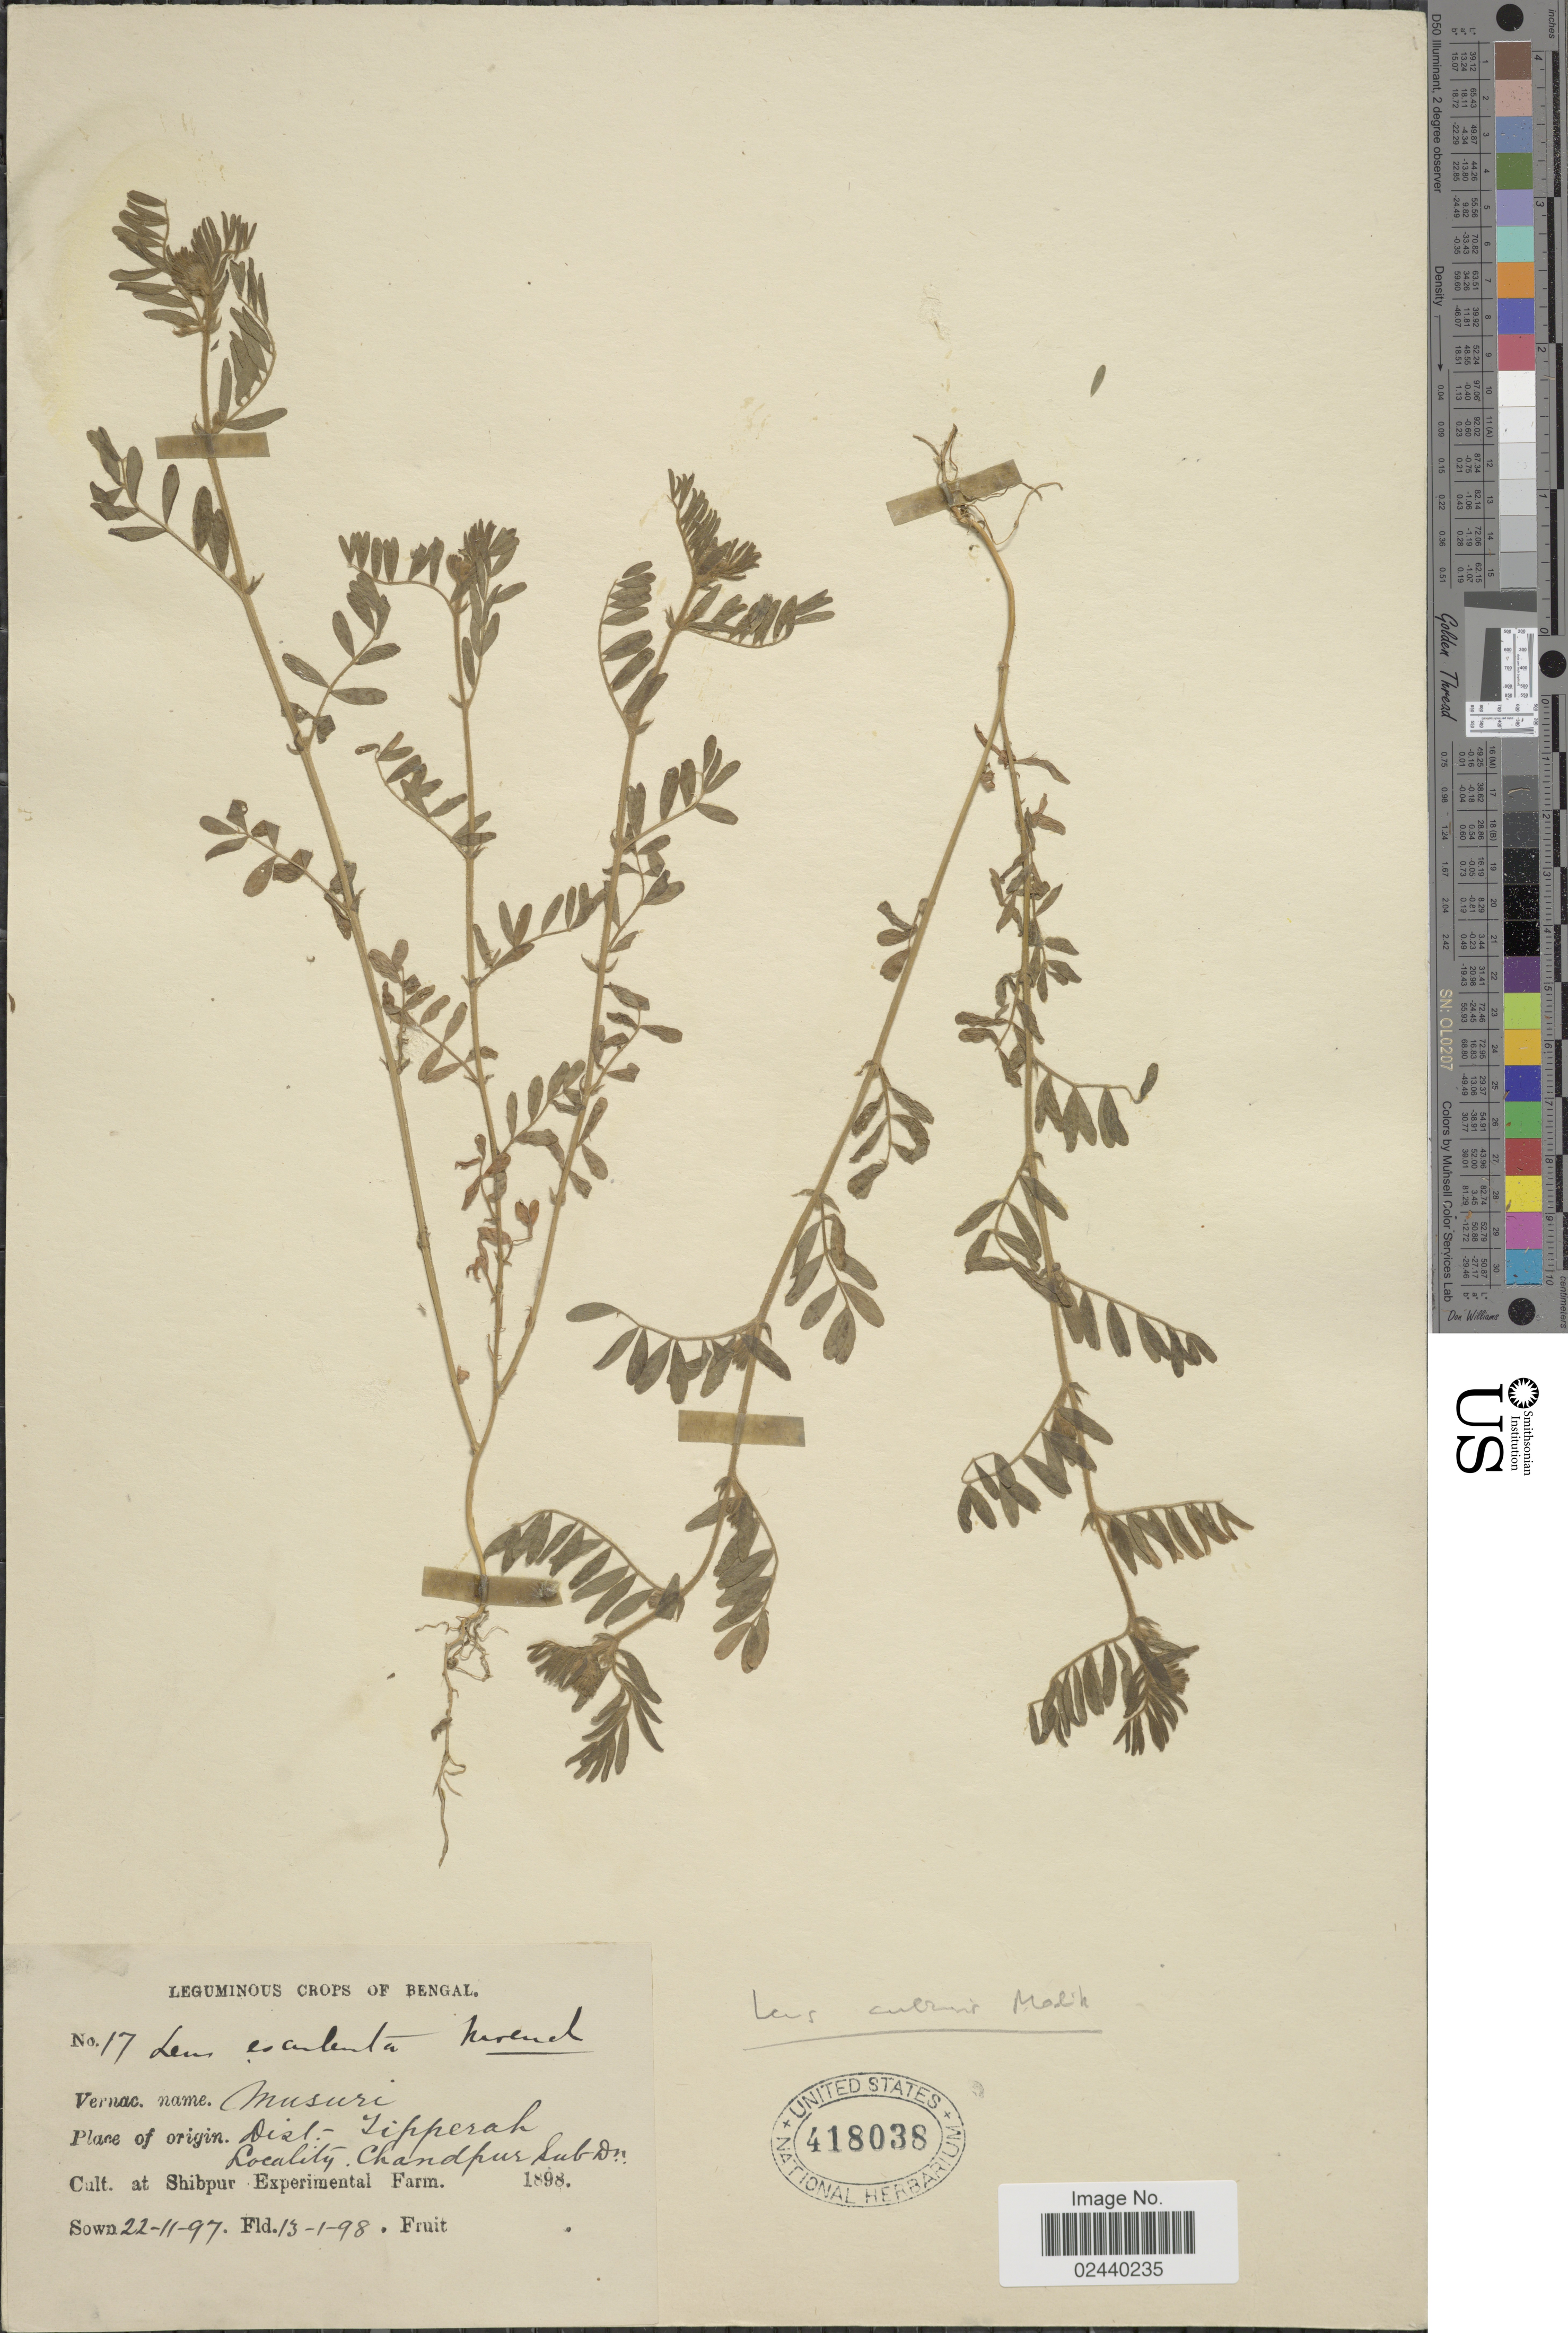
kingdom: Plantae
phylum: Tracheophyta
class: Magnoliopsida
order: Fabales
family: Fabaceae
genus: Vicia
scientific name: Vicia lens subsp. lens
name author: (L.) Coss. & Germ.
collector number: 17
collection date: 1897-11-22/1898-01-13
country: India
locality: Bengal, cult. at Shibpur Experimental Farm.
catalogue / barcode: US 418038